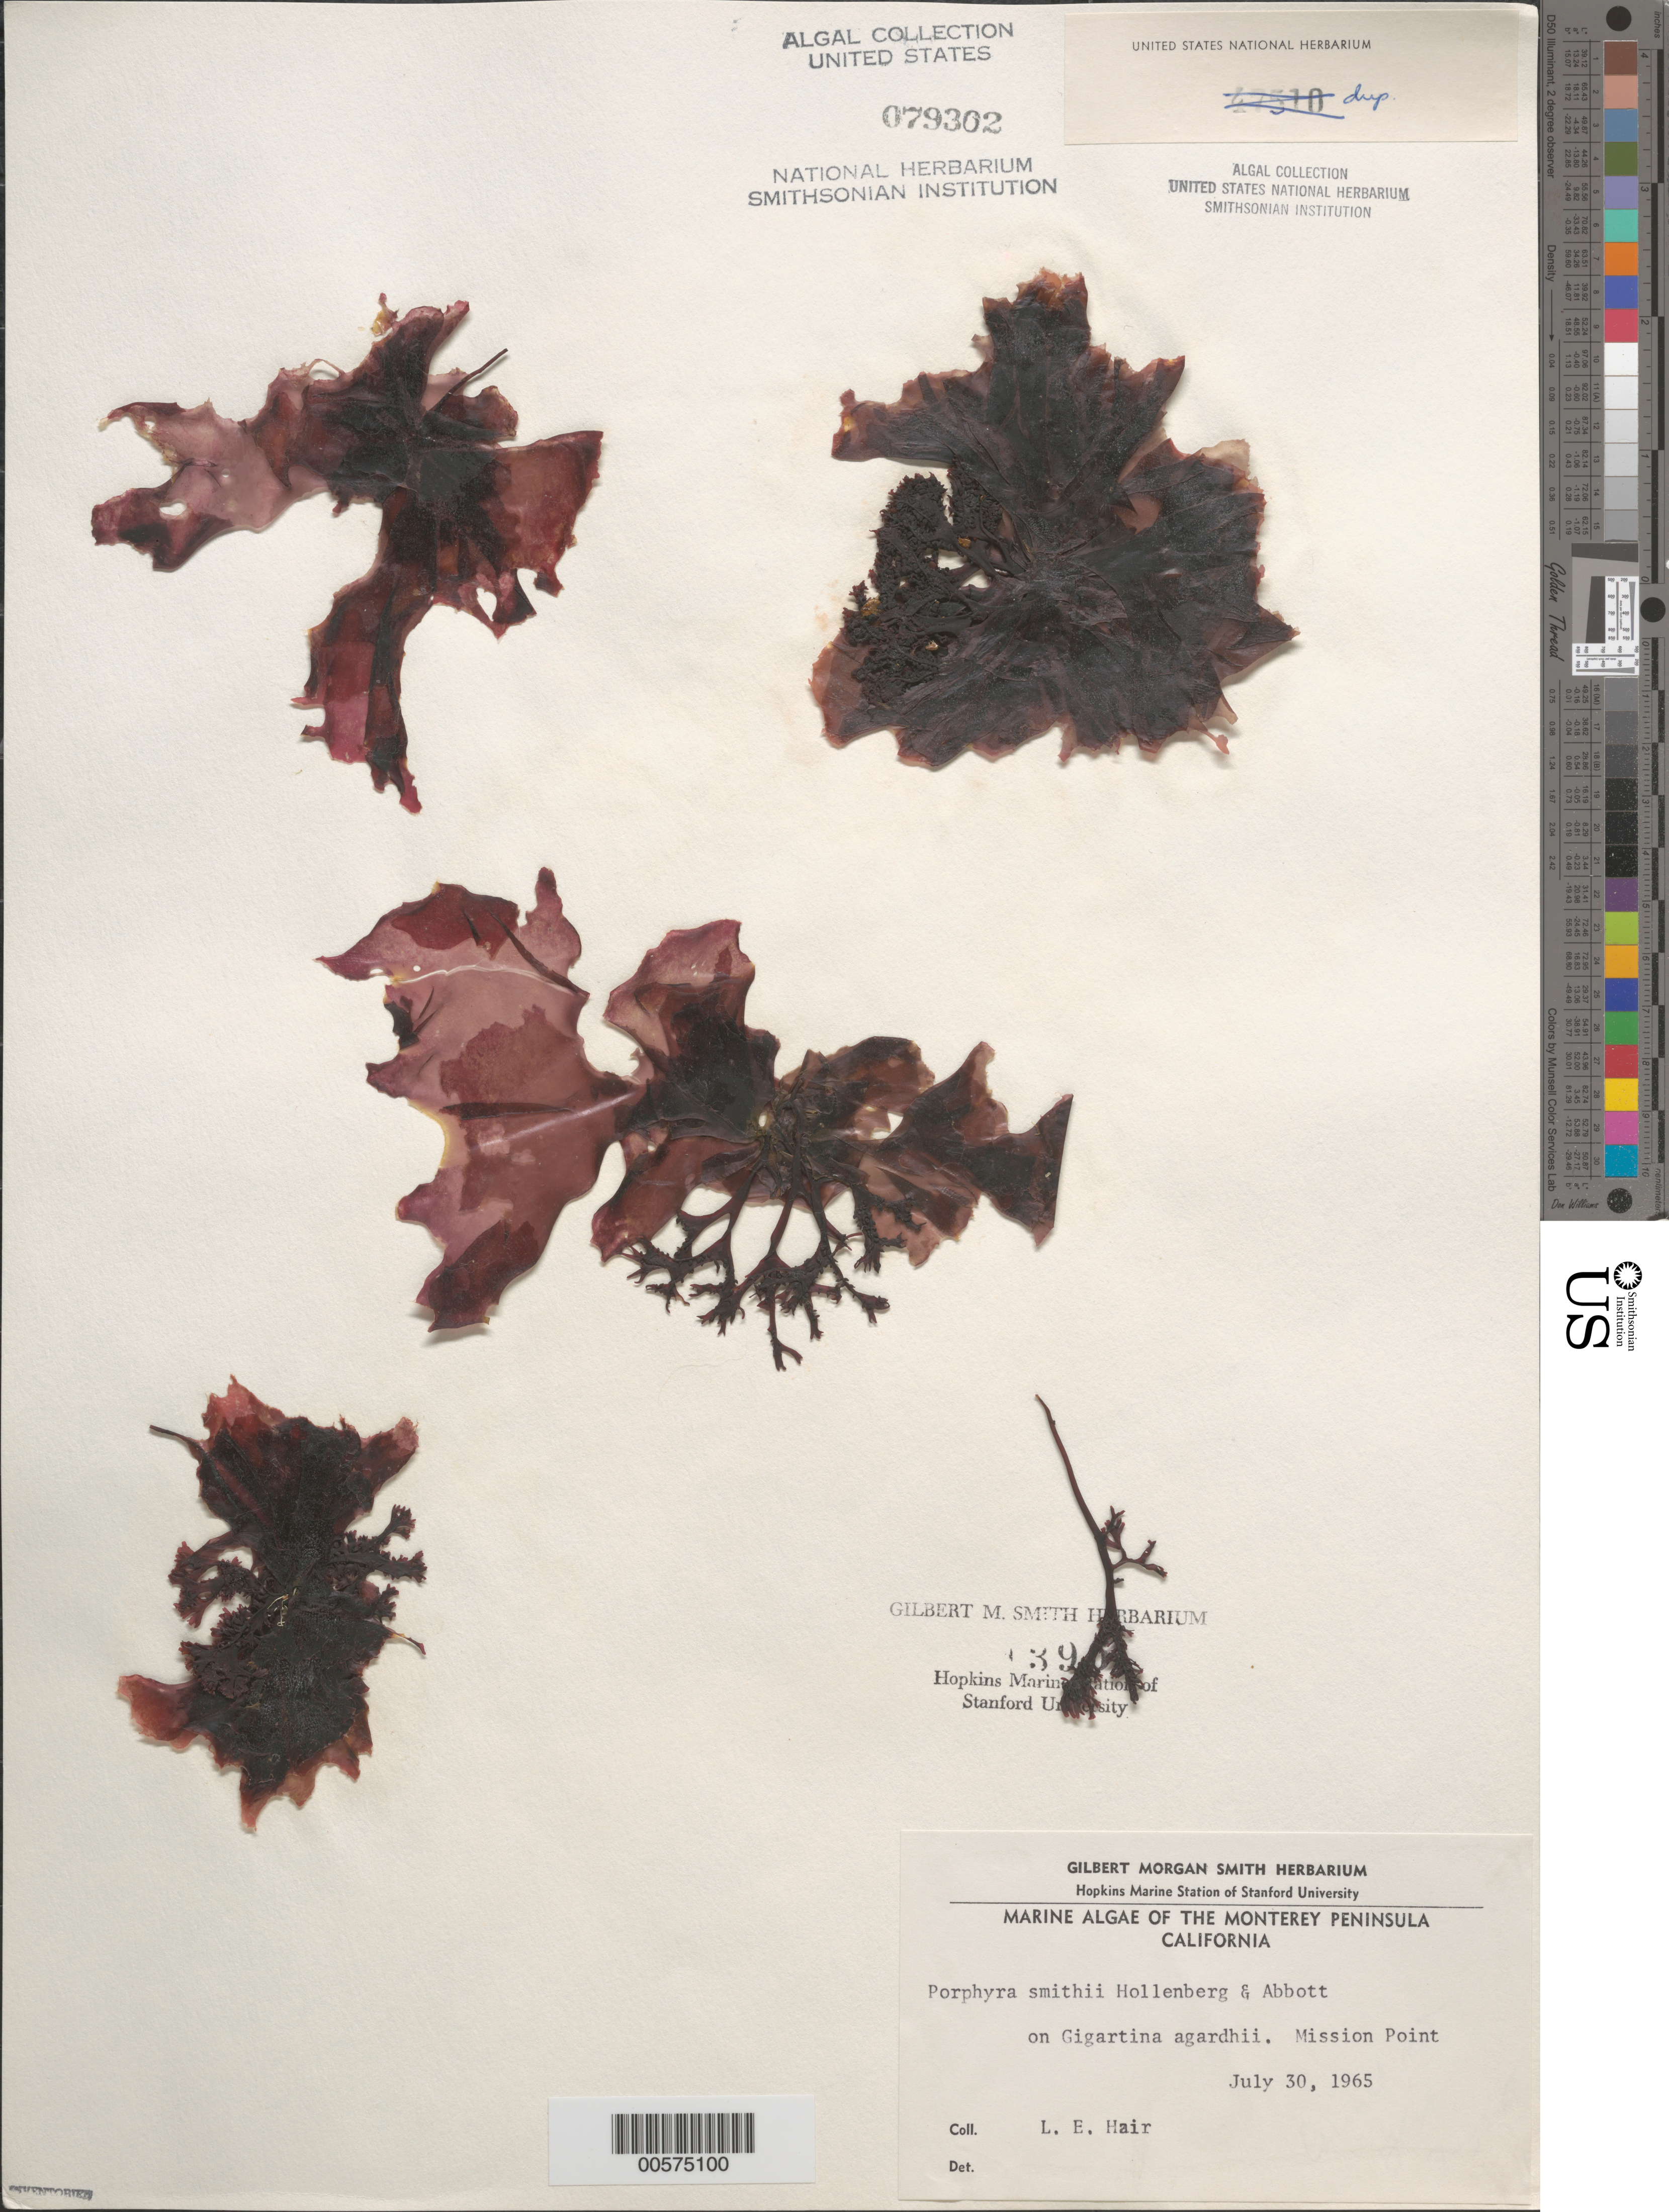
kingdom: Plantae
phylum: Rhodophyta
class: Bangiophyceae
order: Bangiales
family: Bangiaceae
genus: Pyropia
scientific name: Pyropia smithii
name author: (Hollenb. & I.A. Abbott) S.C. Lindstrom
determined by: Algae name updating Project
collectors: L. Hair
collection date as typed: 30 Jul 1965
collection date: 1965-07-30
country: United States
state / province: California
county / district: Monterey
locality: Mission Point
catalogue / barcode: US 79302